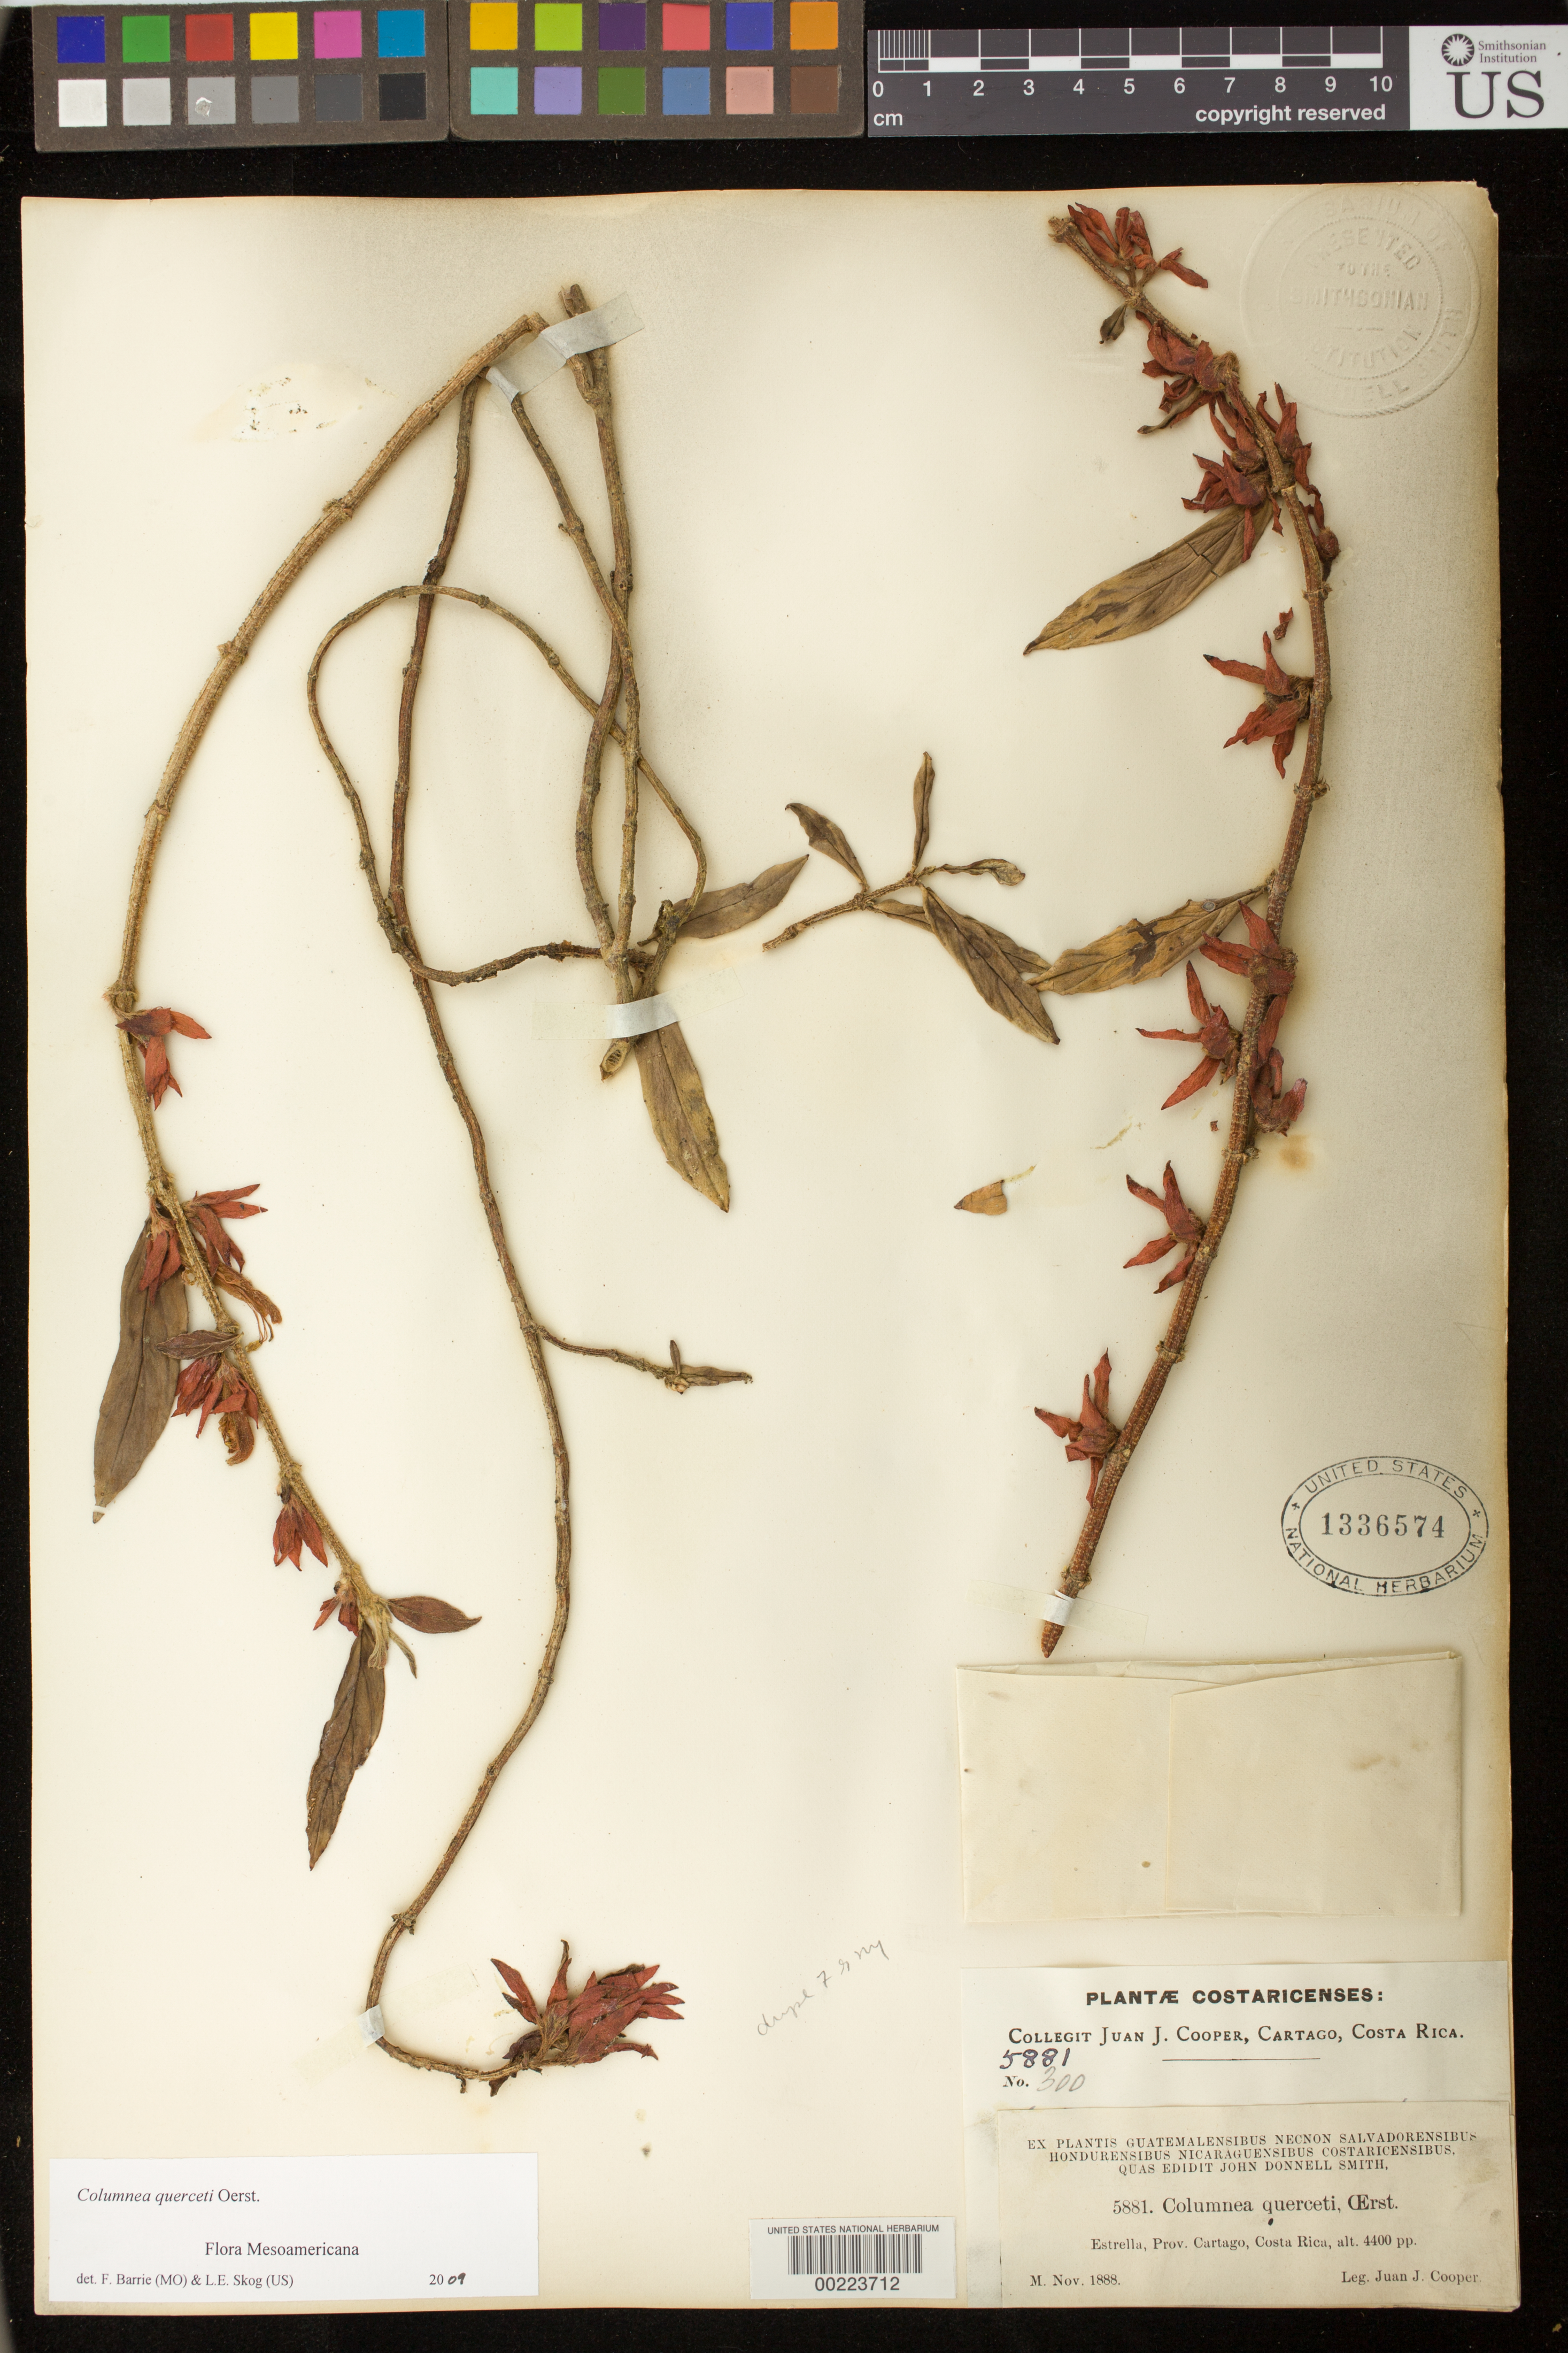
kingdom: Plantae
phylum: Tracheophyta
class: Magnoliopsida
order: Lamiales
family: Gesneriaceae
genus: Columnea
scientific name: Columnea querceti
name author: Oerst.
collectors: J. J. Cooper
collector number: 5881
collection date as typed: Nov 1888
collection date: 1888-11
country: Costa Rica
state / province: Cartago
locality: Estrella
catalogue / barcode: US 1336574